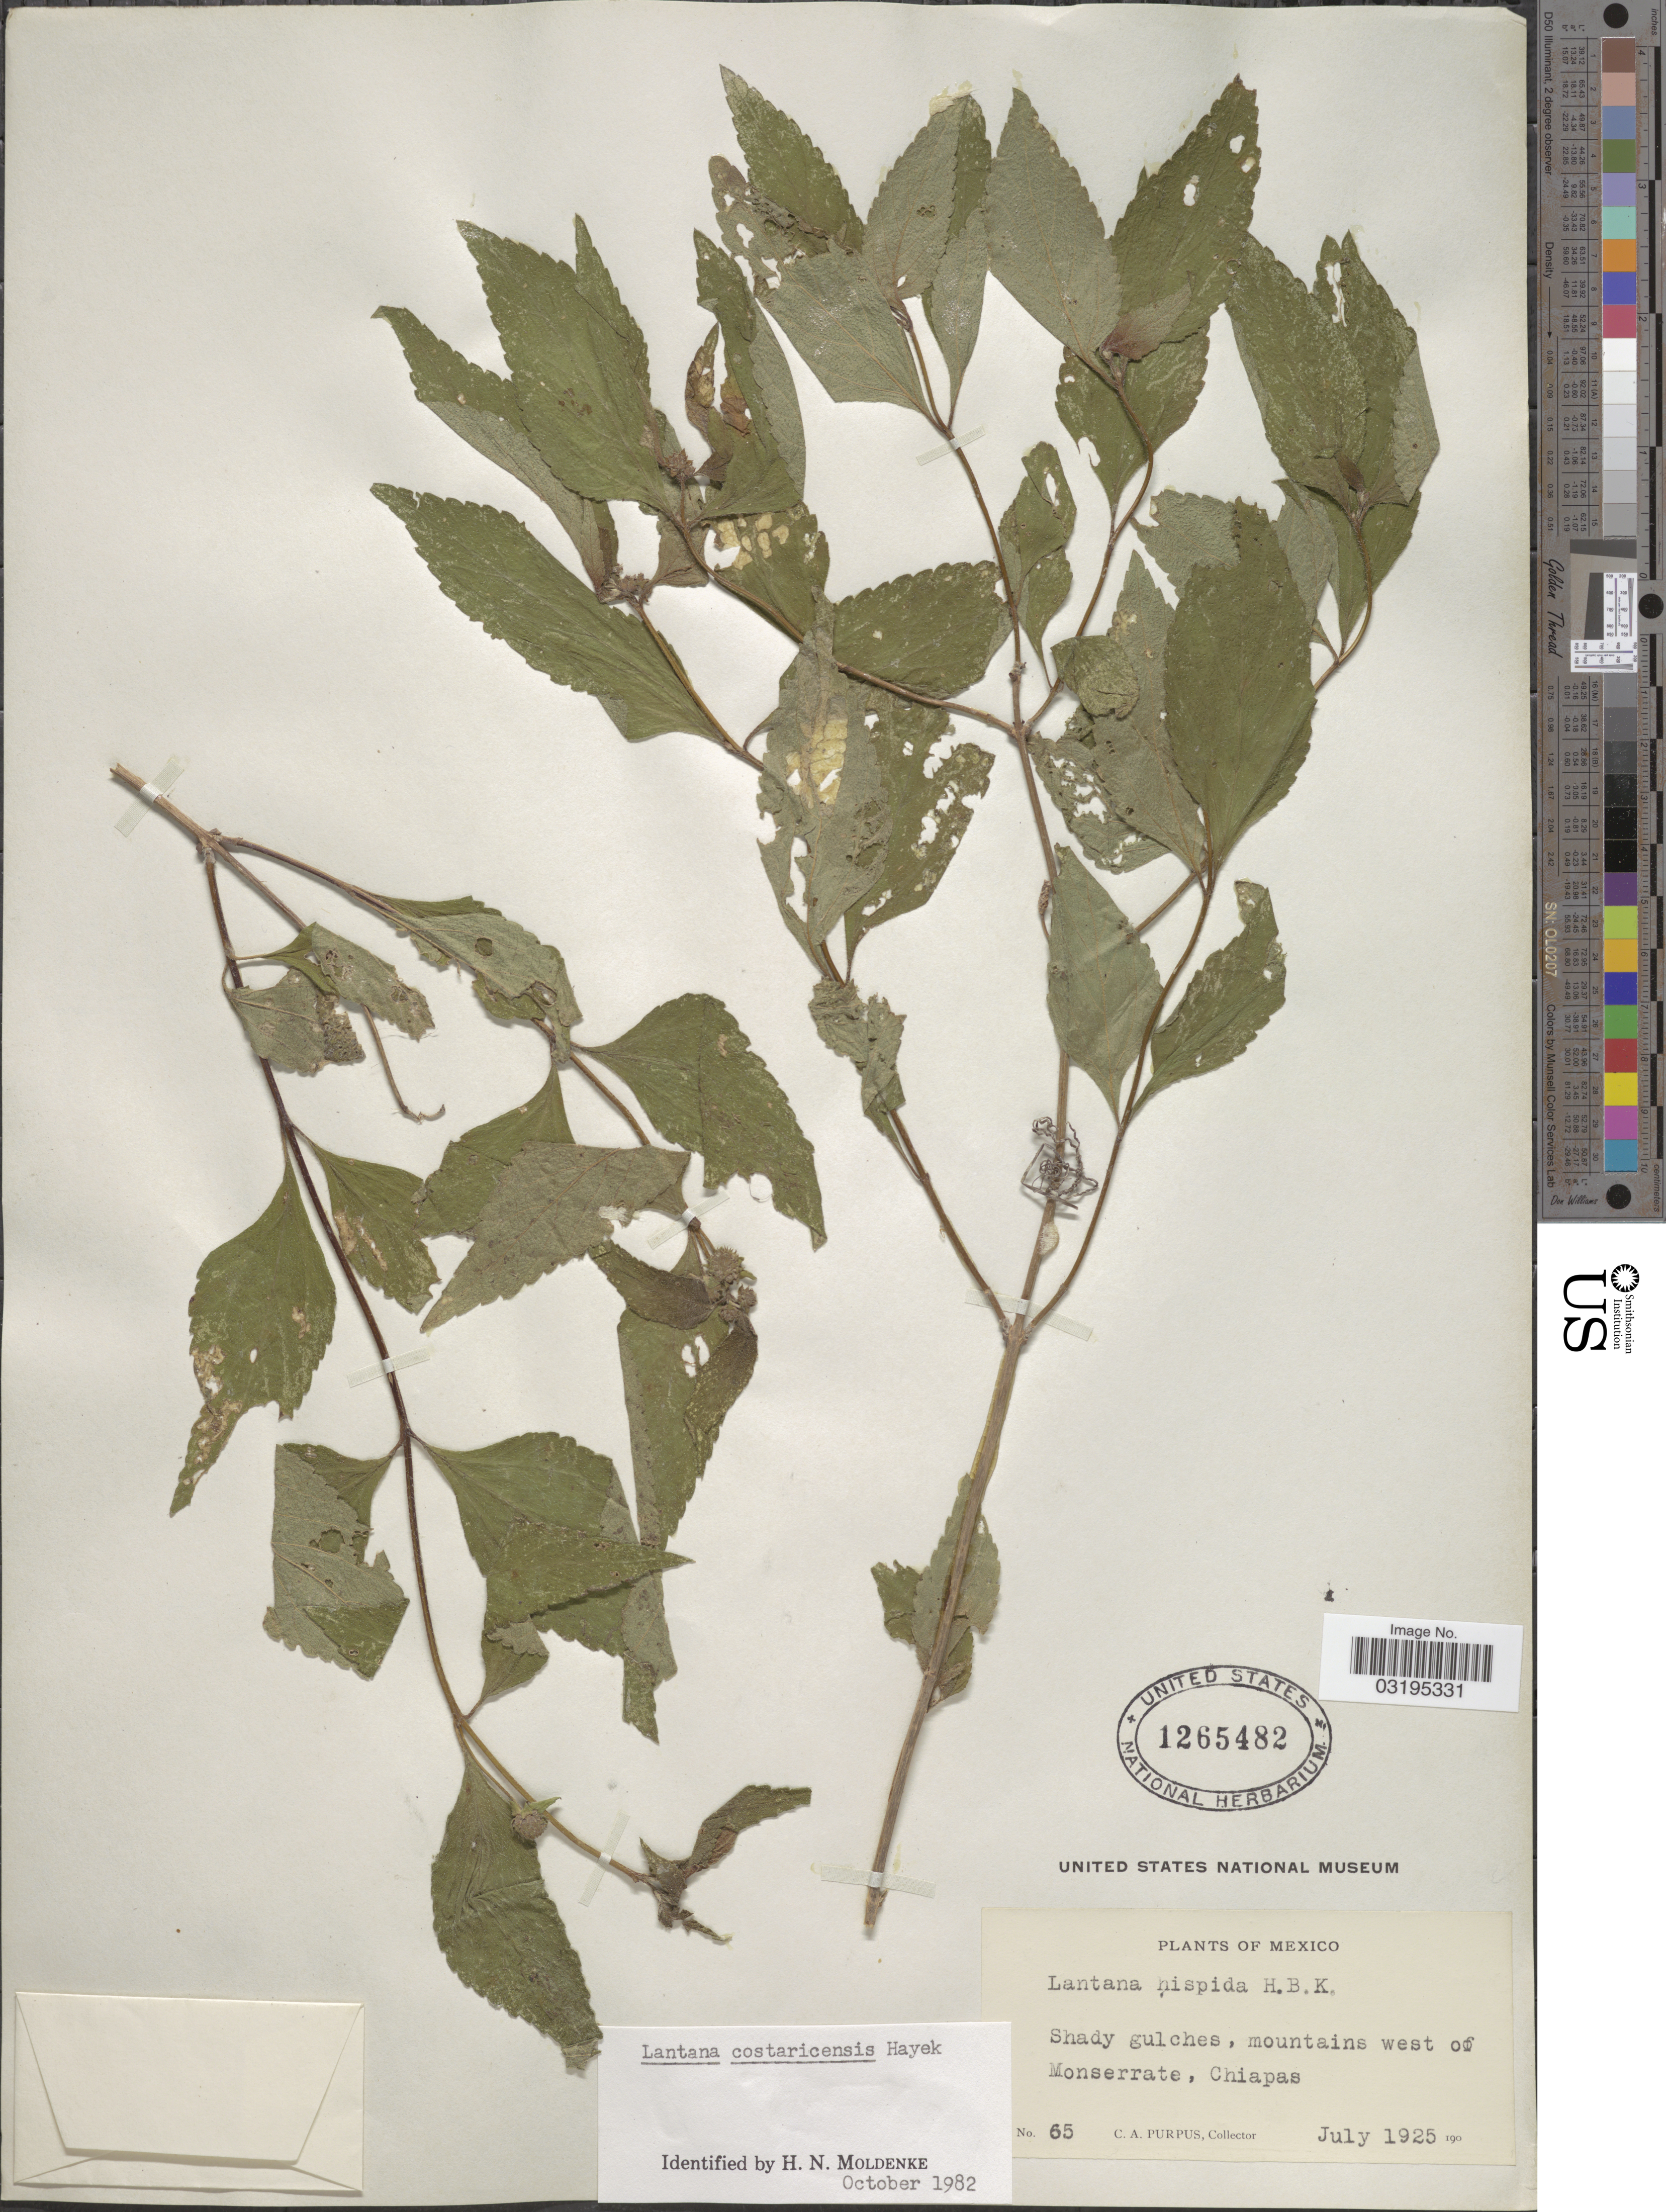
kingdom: Plantae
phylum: Tracheophyta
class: Magnoliopsida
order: Lamiales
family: Verbenaceae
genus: Lantana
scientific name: Lantana costaricensis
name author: Hayek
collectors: C. A. Purpus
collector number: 65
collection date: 1925-07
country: Mexico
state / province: Chiapas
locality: Mountains west of Monserrate.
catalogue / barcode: US 1265482